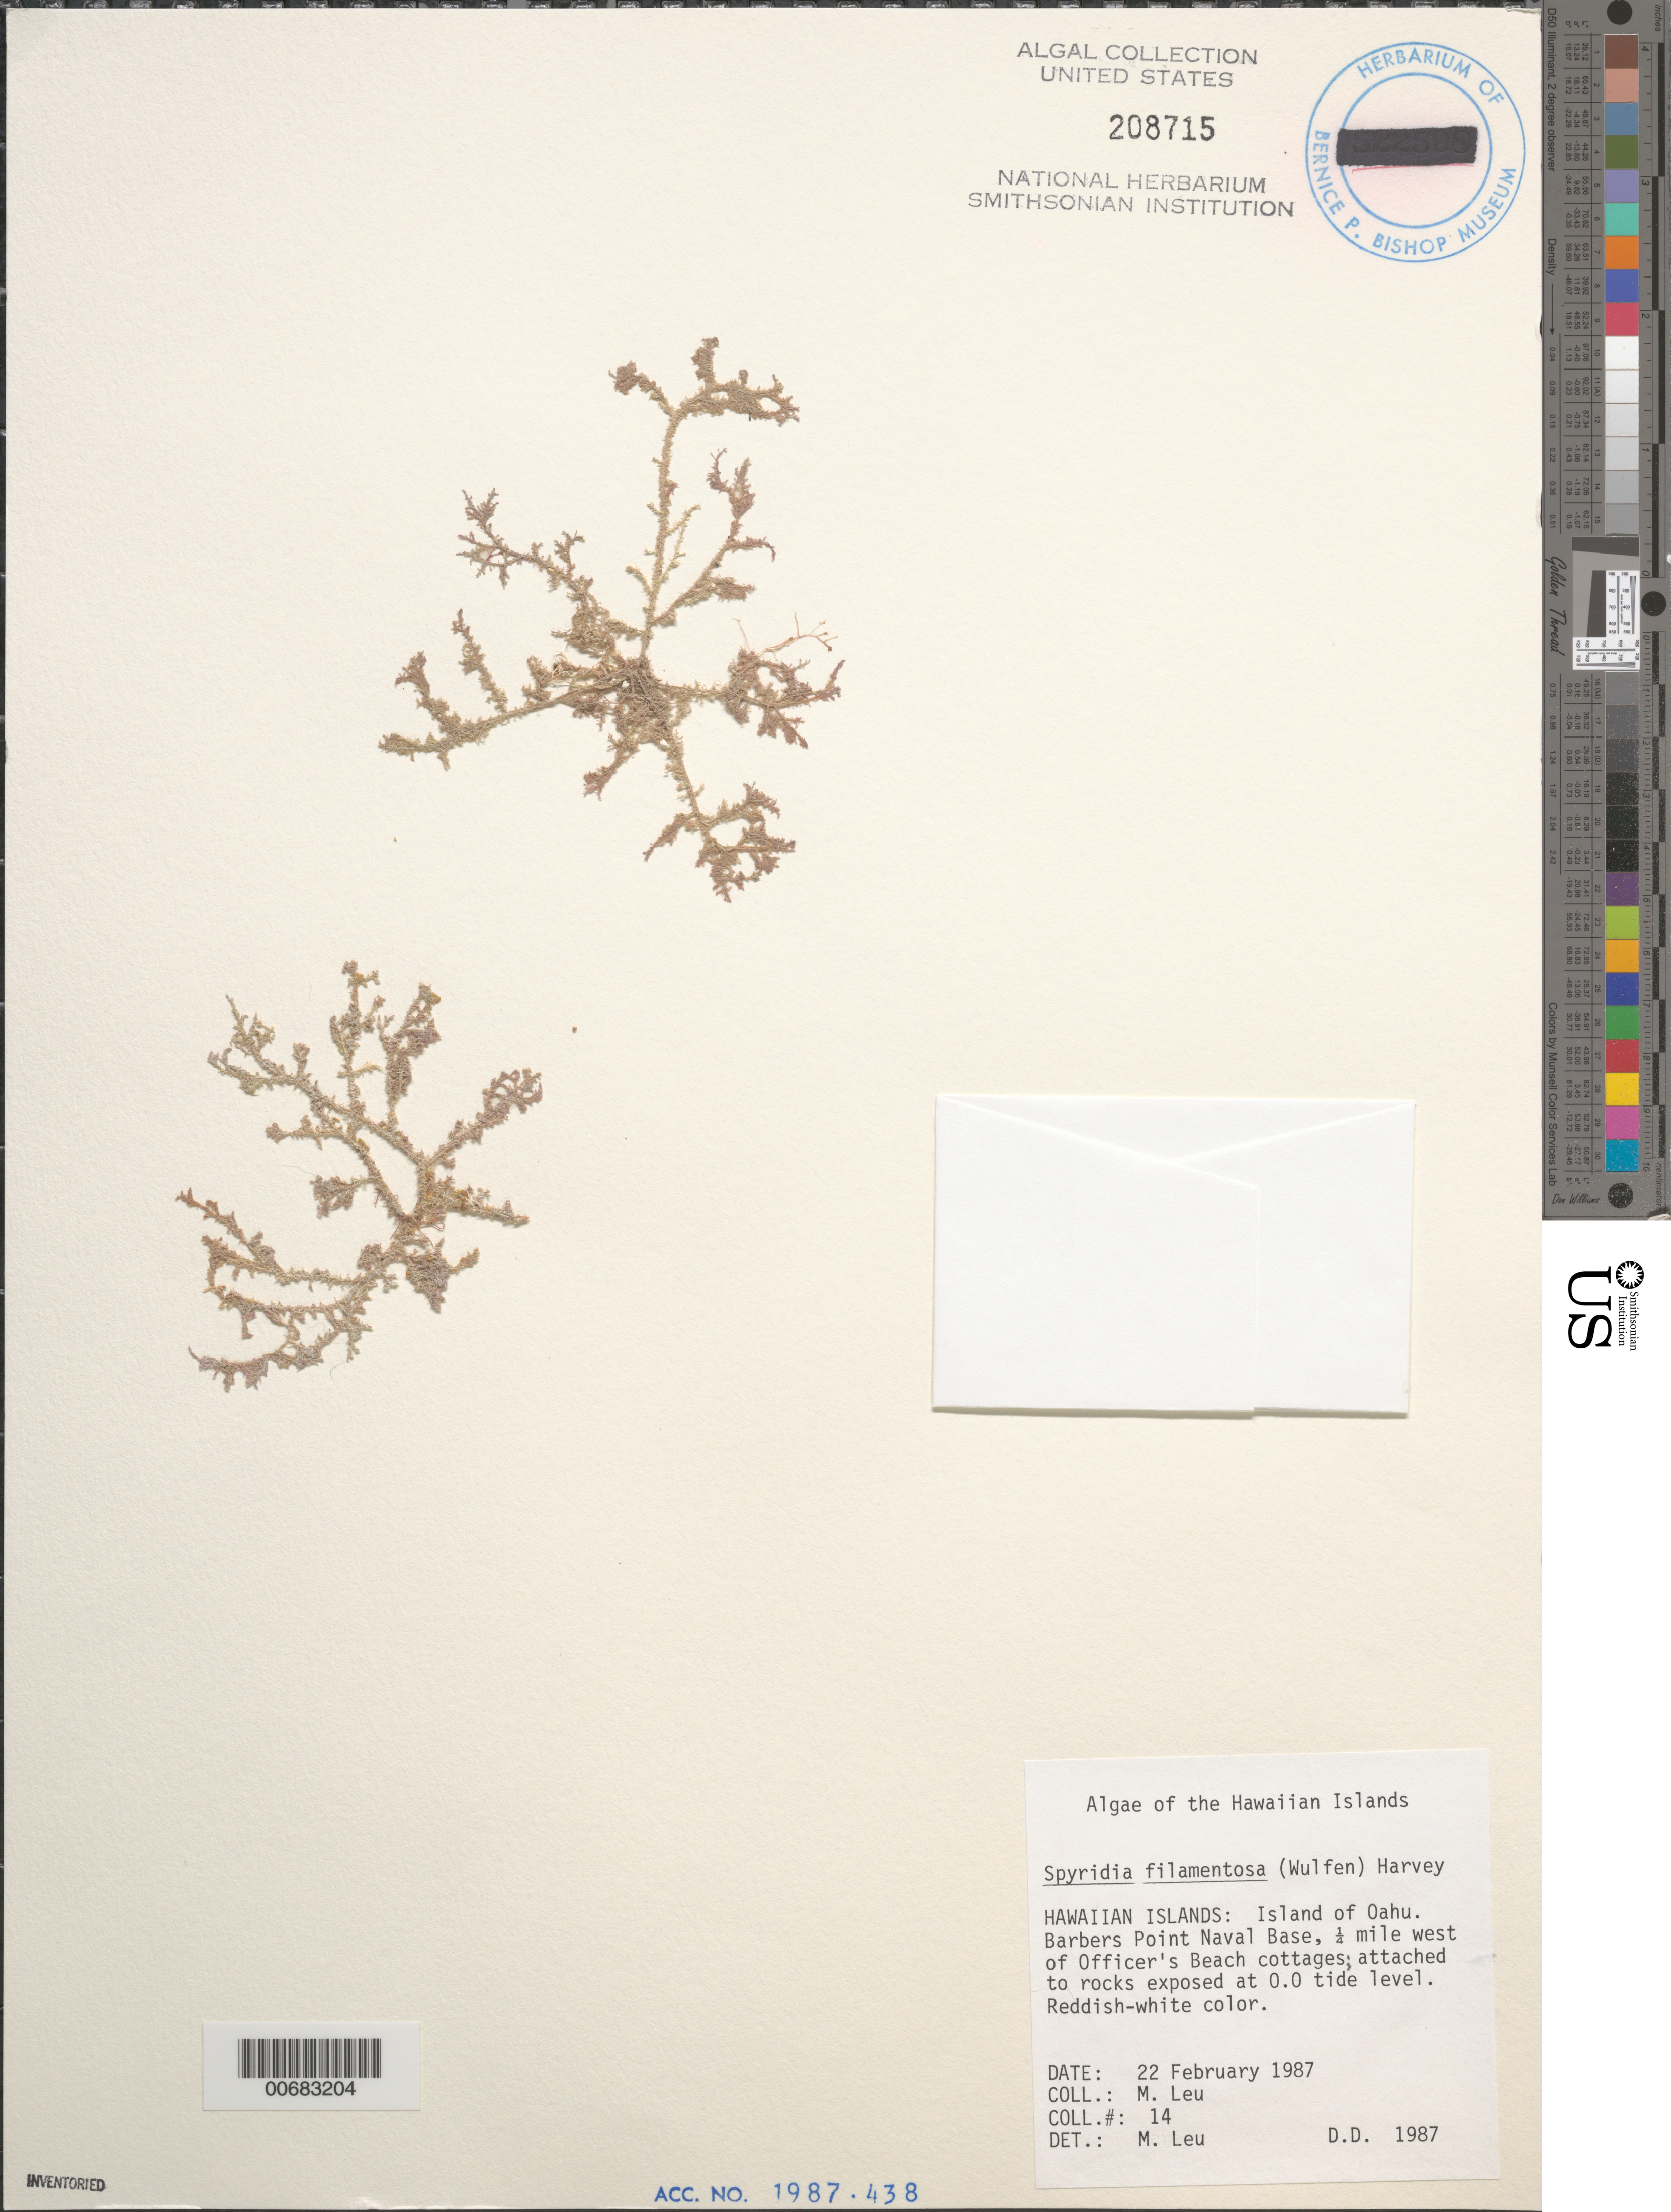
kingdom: Chromista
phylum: Ochrophyta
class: Phaeophyceae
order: Ectocarpales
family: Acinetosporaceae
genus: Hincksia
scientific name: Hincksia mitchelliae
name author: (Harv.) P.C. Silva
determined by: Leu, M. E.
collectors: M. Leu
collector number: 14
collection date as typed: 22 Feb 1987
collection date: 1987-02-22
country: United States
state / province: Hawaii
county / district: Honolulu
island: Oahu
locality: Barbers Point Naval BAse, 1/4 mile west of Officer's Beach cottages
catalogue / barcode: US 208715